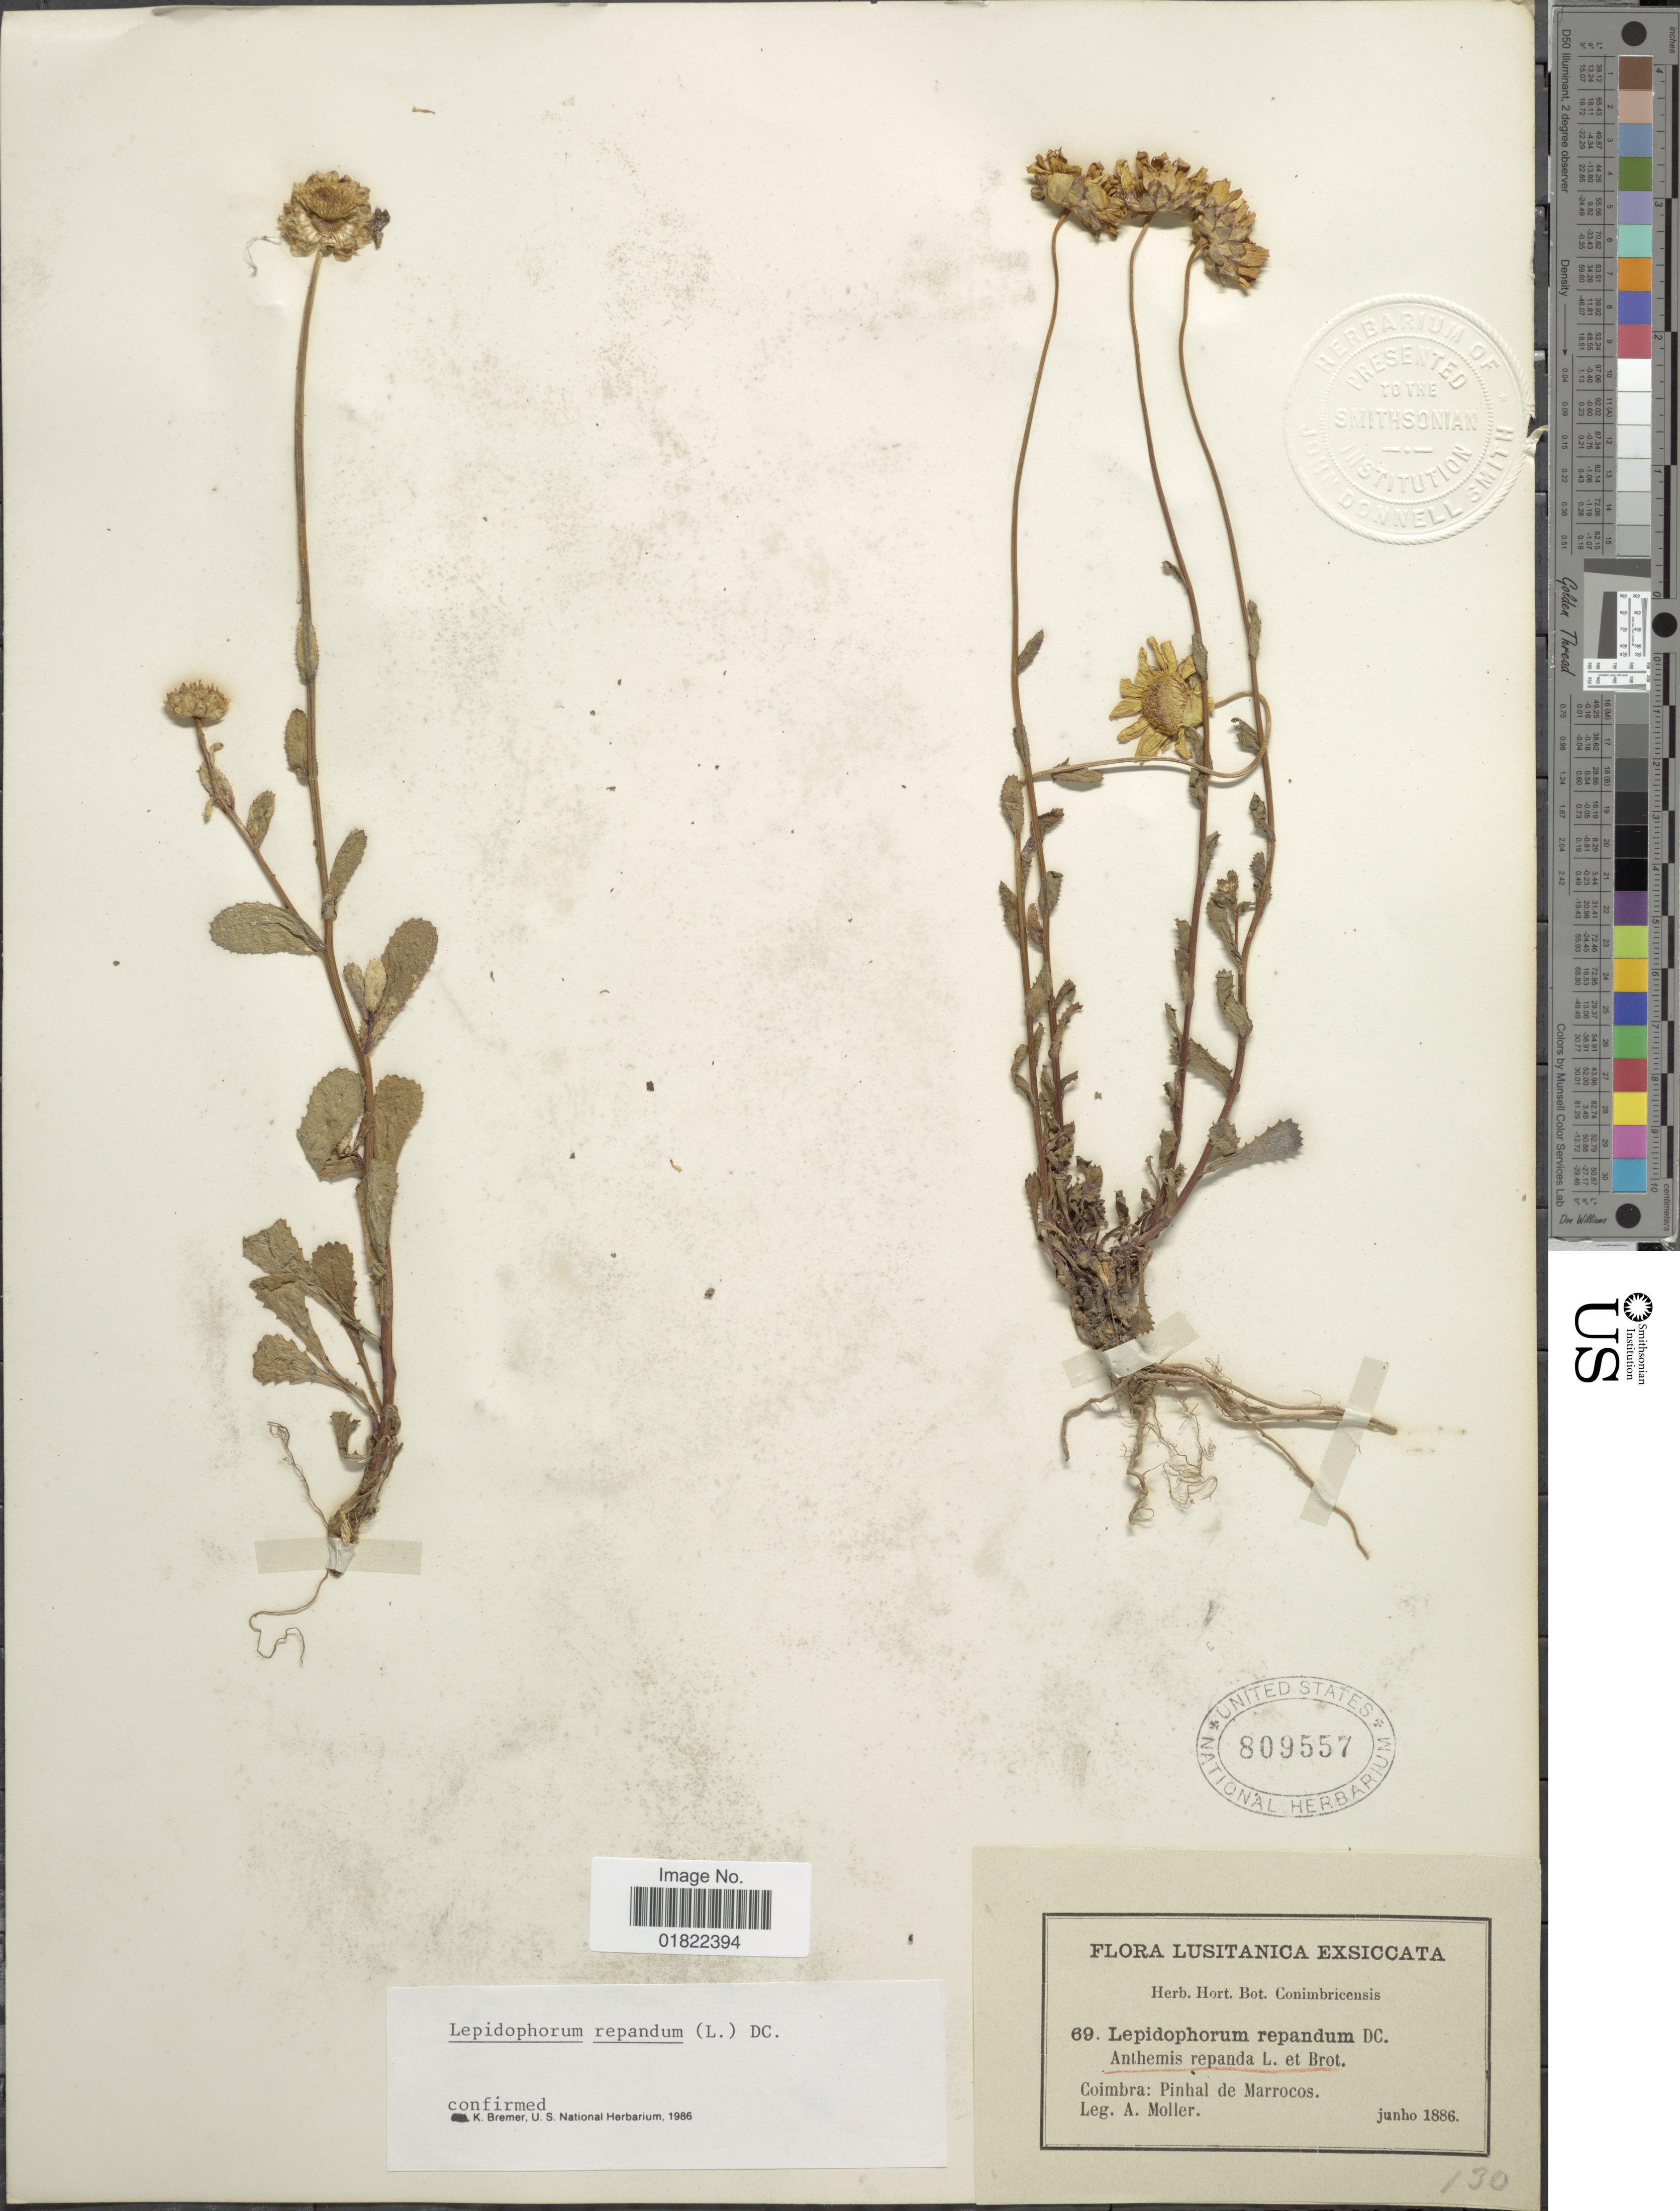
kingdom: Plantae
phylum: Tracheophyta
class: Magnoliopsida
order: Asterales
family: Asteraceae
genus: Lepidophorum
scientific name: Lepidophorum repandum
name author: (L.) DC.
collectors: A. Moller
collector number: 69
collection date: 1886-06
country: Portugal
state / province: Coimbra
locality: Lusitanica, Coimbra: Pinhal de Marrocos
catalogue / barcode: US 809557